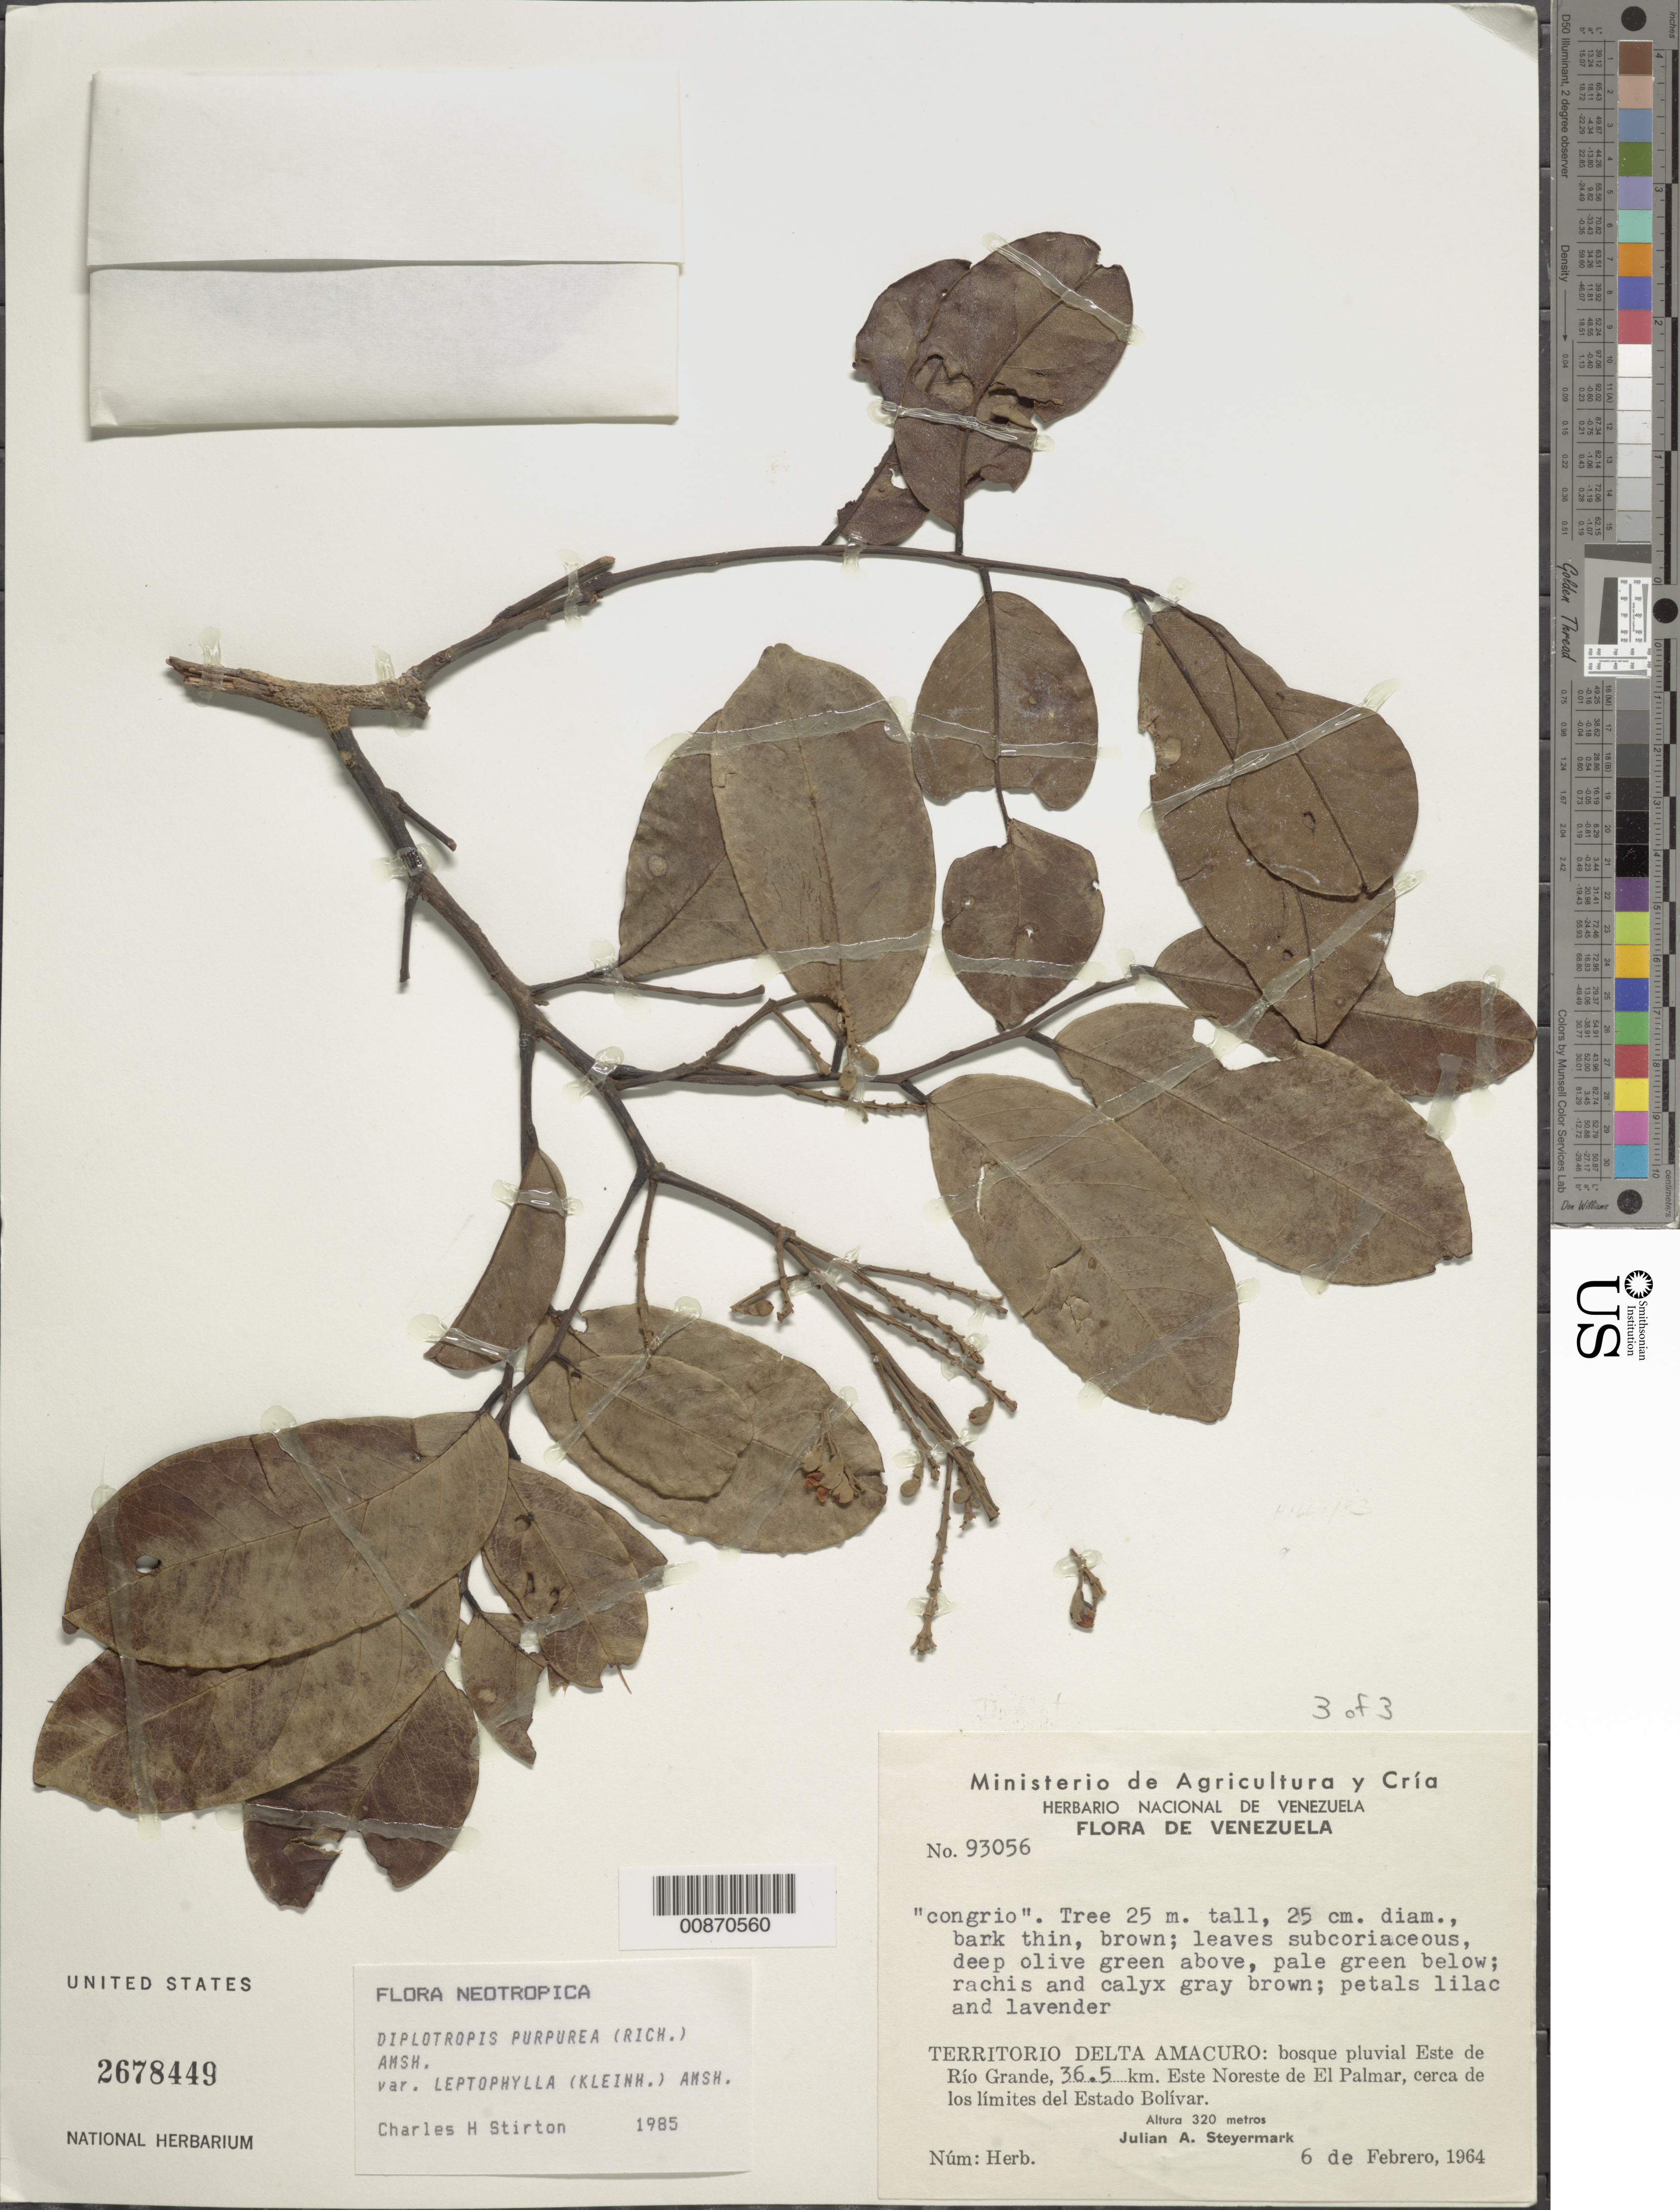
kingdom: Plantae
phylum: Tracheophyta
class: Magnoliopsida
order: Fabales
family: Fabaceae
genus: Diplotropis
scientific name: Diplotropis purpurea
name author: (Rich.) Amshoff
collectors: J. Steyermark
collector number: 93056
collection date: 1964-02-06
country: Venezuela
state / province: Delta Amacuro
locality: Territorio Delta Amacuro: bosque pluvial Este de Rio Grande, 36.5 km. Este Noreste de El Palmar, cerca de los limites del Estado Bolivar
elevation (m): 320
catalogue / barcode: US 2678449